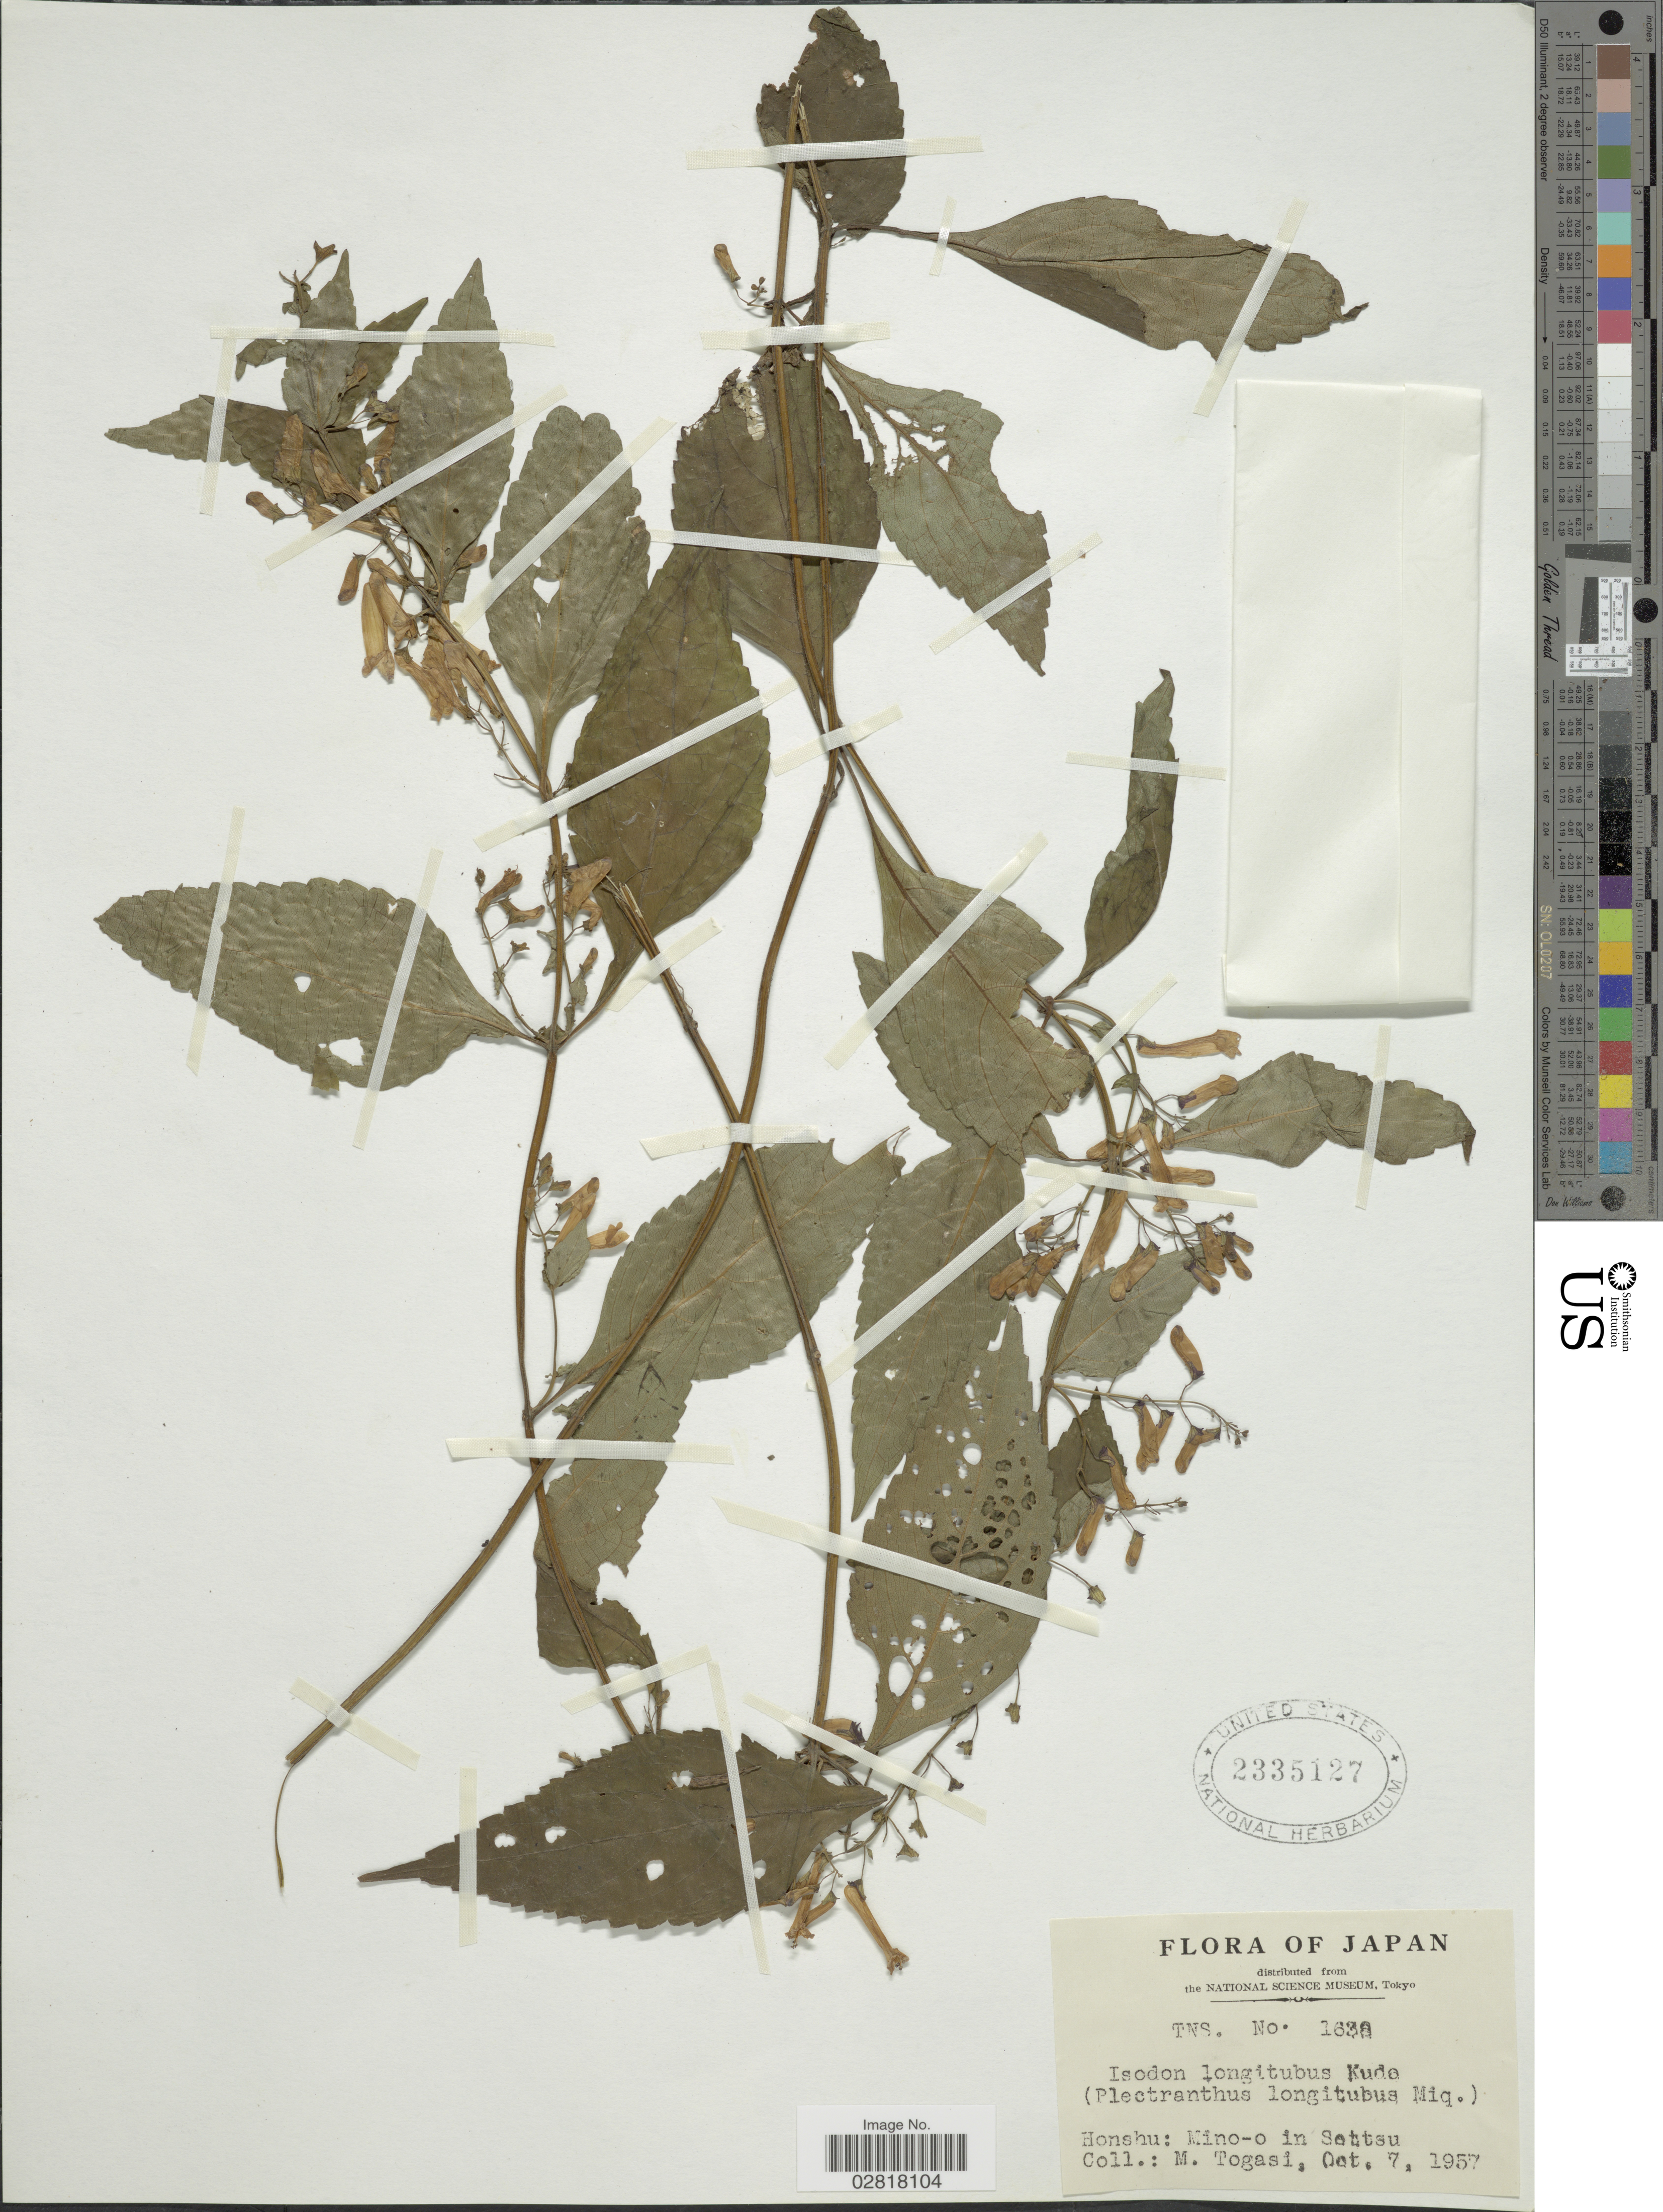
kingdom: Plantae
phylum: Tracheophyta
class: Magnoliopsida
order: Lamiales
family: Lamiaceae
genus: Plectranthus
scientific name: Plectranthus longitubus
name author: Miq.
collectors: M. Togasi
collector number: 1638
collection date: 1957-10-07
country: Japan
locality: Honshu: Mino-o in Sottsu.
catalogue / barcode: US 2335127